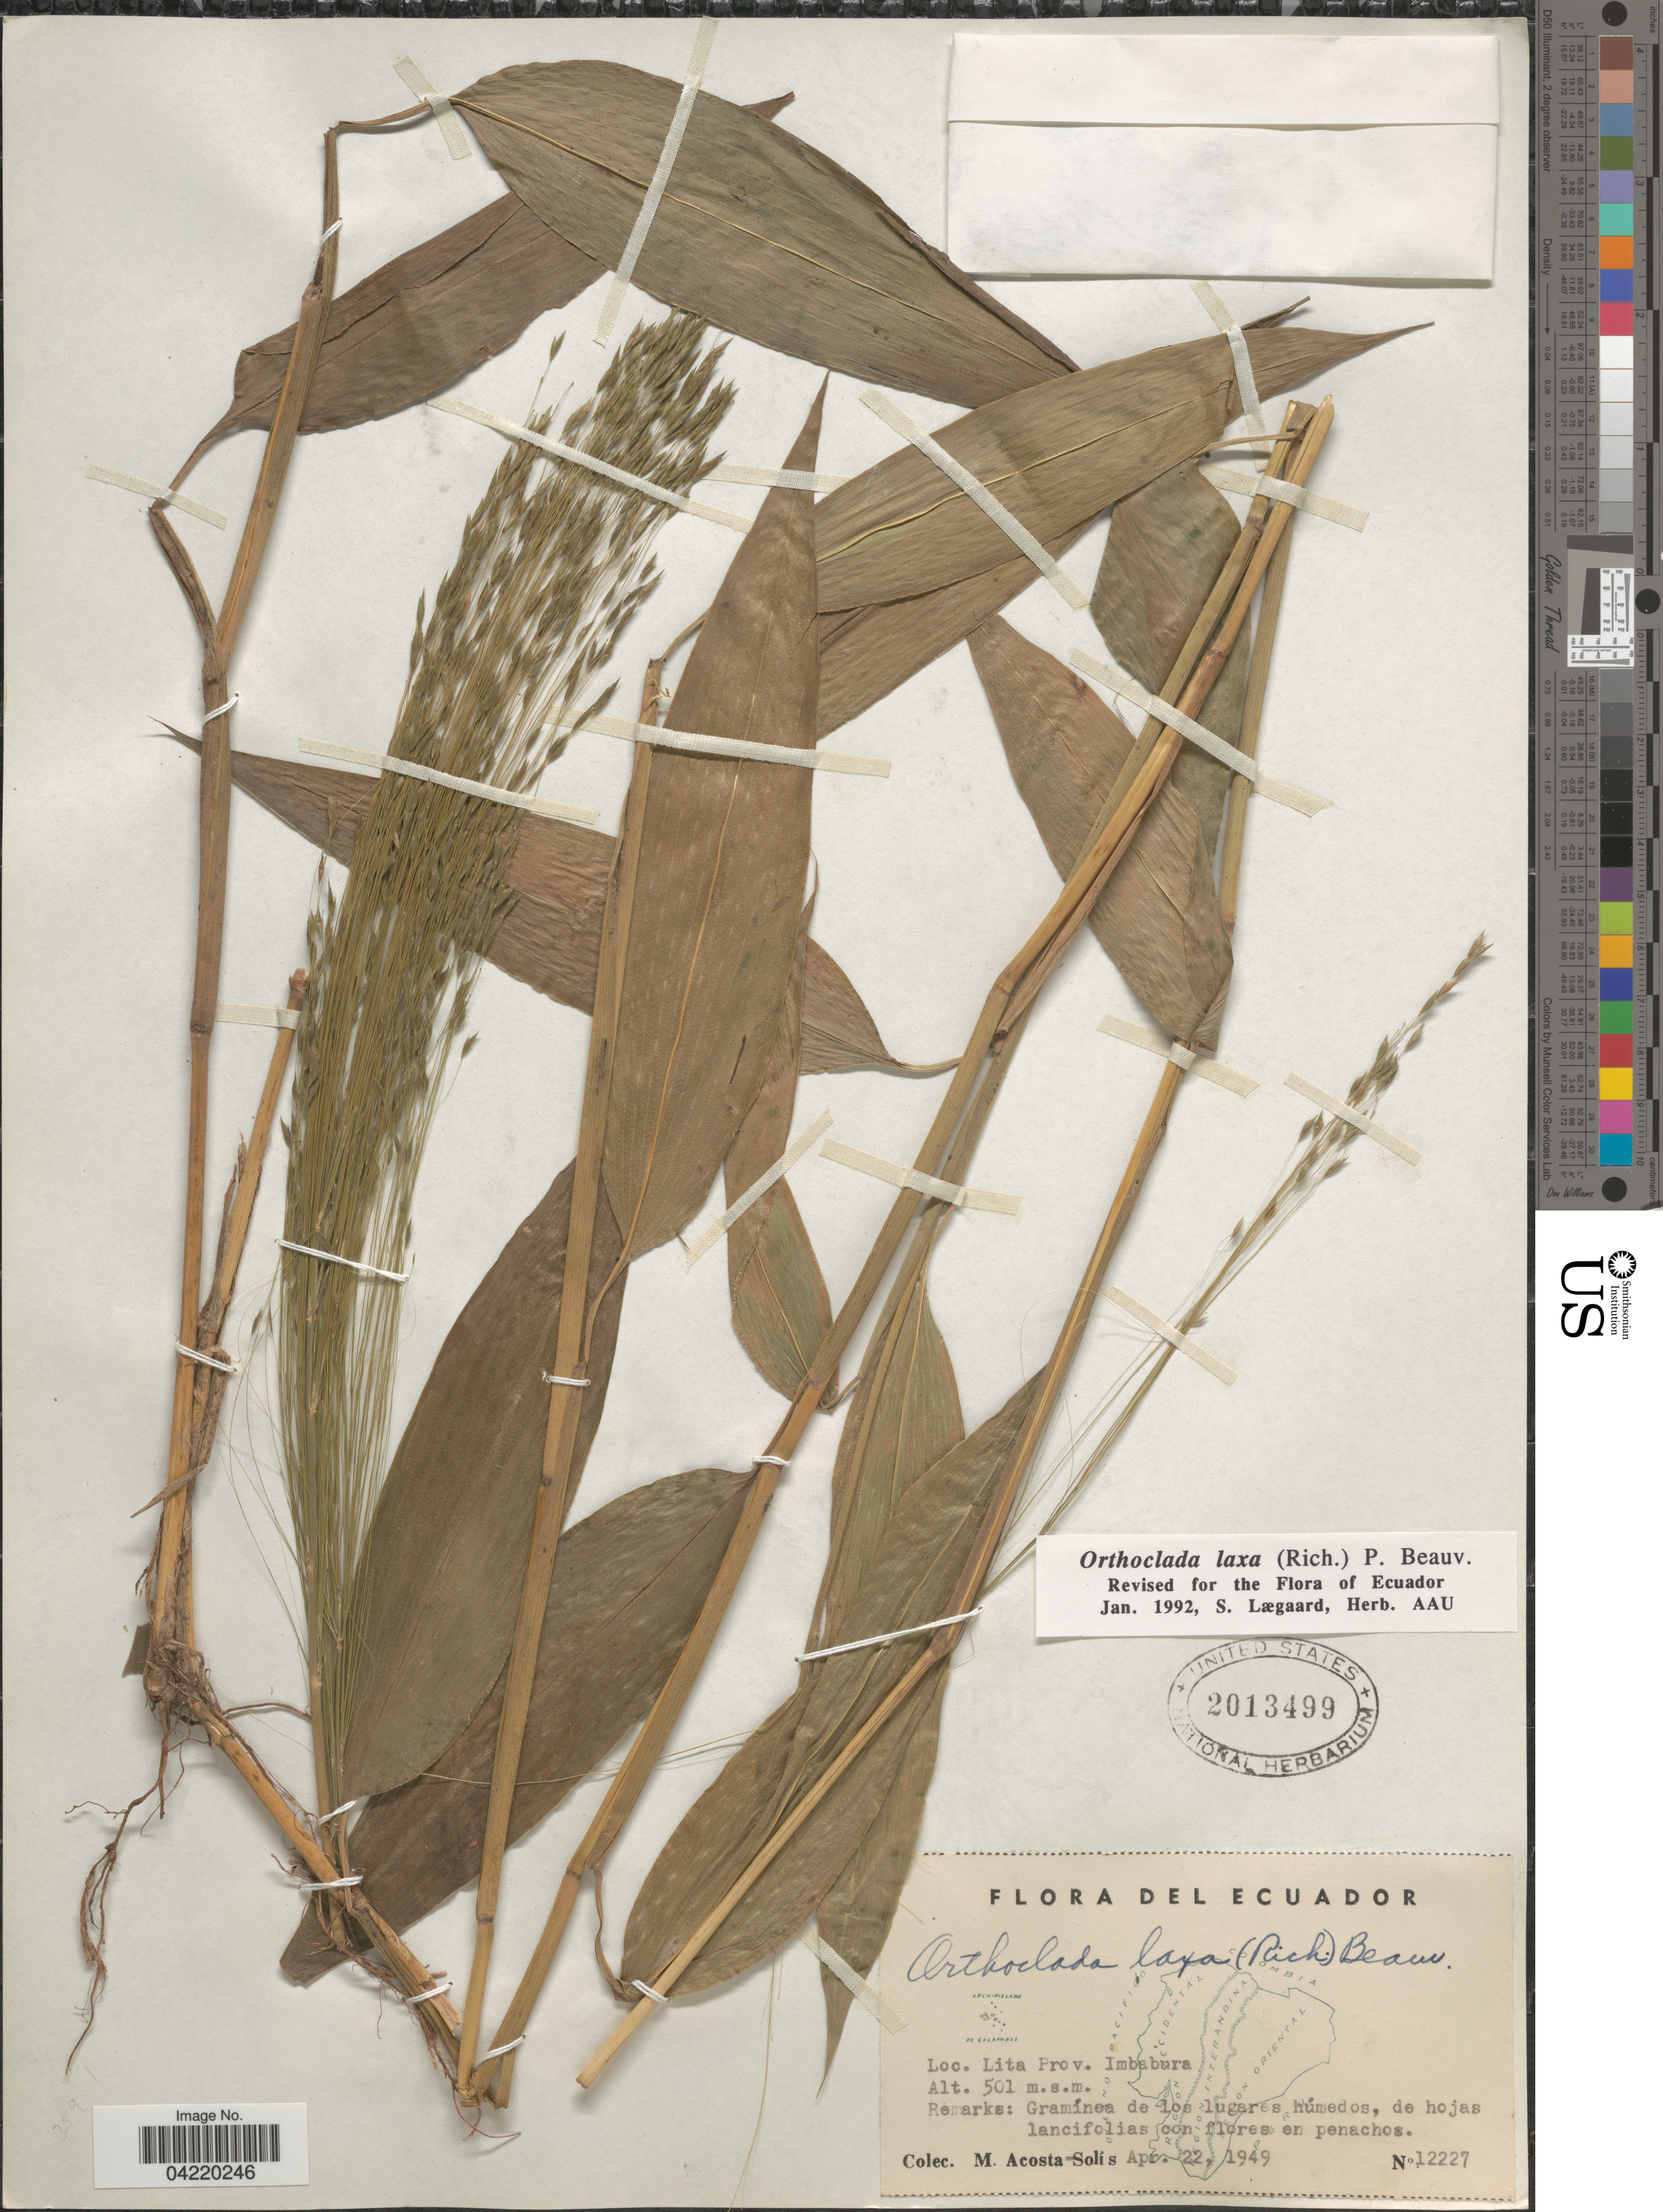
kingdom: Plantae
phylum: Tracheophyta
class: Liliopsida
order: Poales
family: Poaceae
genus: Orthoclada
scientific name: Orthoclada laxa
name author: P. Beauv.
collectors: M. Acosta Solis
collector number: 12227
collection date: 1949-04-22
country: Ecuador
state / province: Imbabura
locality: Lita.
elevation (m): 501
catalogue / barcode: US 2013499